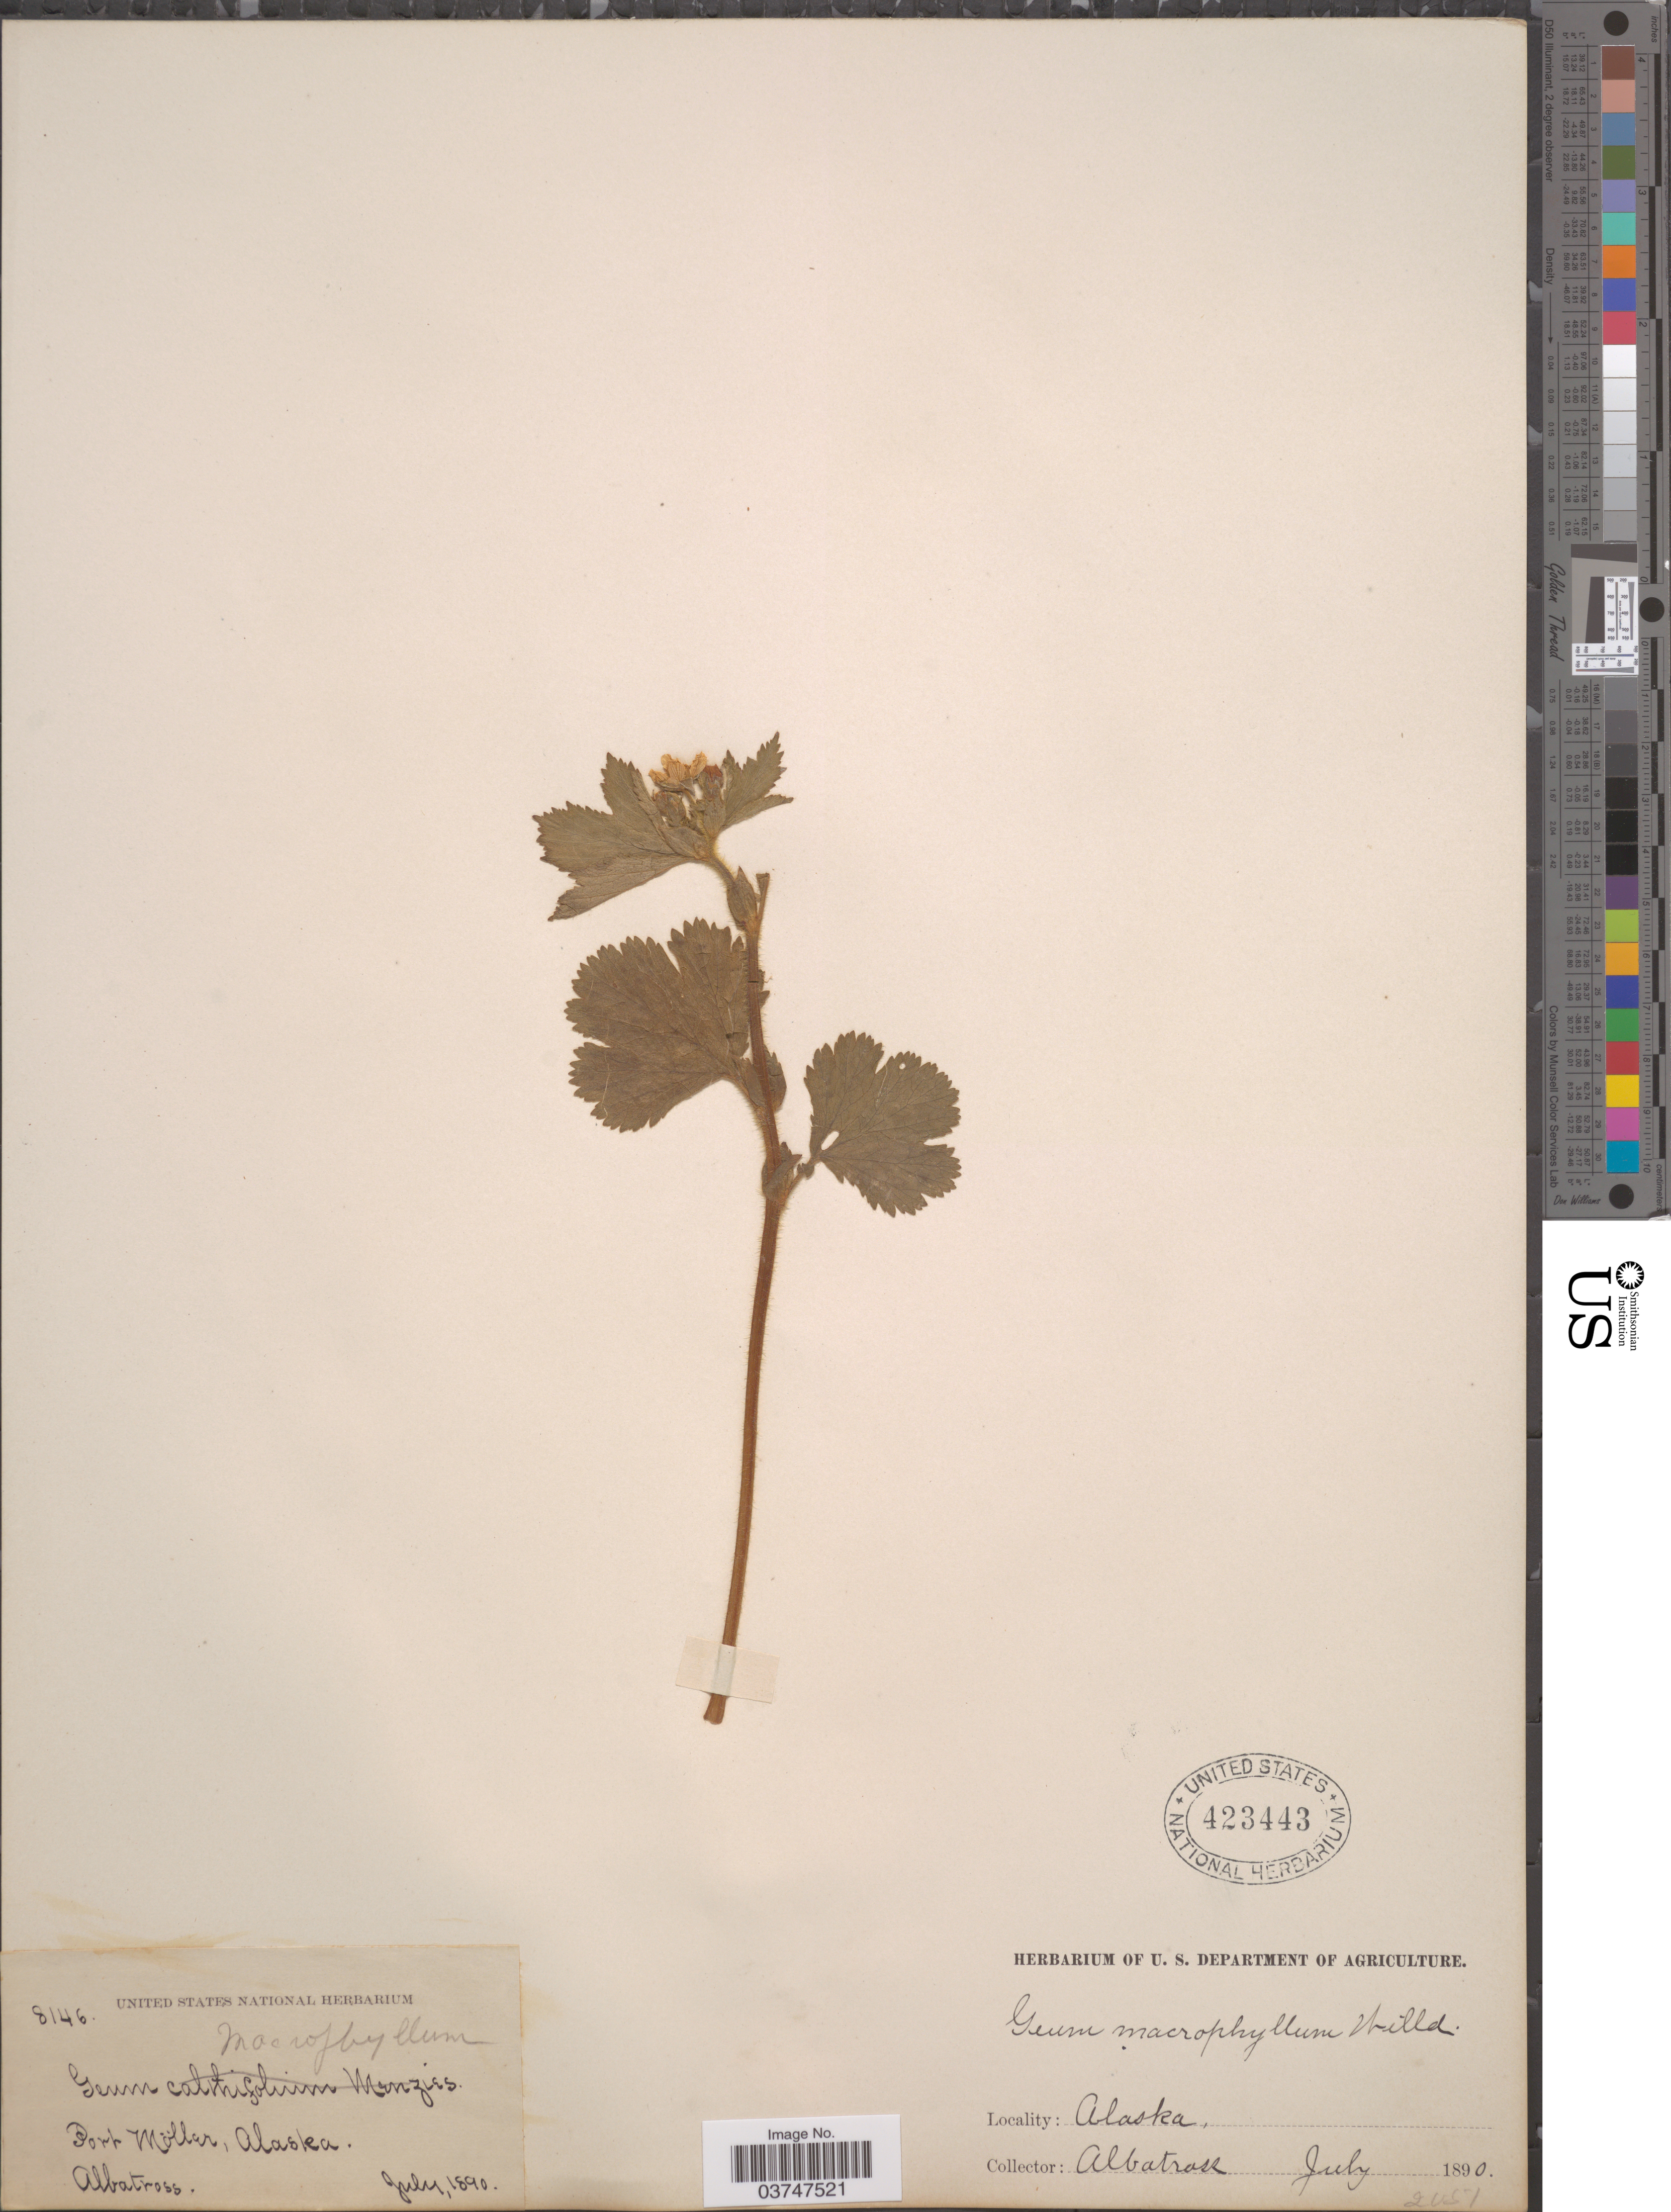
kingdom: Plantae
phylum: Tracheophyta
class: Magnoliopsida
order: Rosales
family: Rosaceae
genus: Geum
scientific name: Geum macrophyllum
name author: Willd.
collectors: Albatross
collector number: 8146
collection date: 1890-07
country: United States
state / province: Alaska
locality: Port Möller.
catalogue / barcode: US 423443